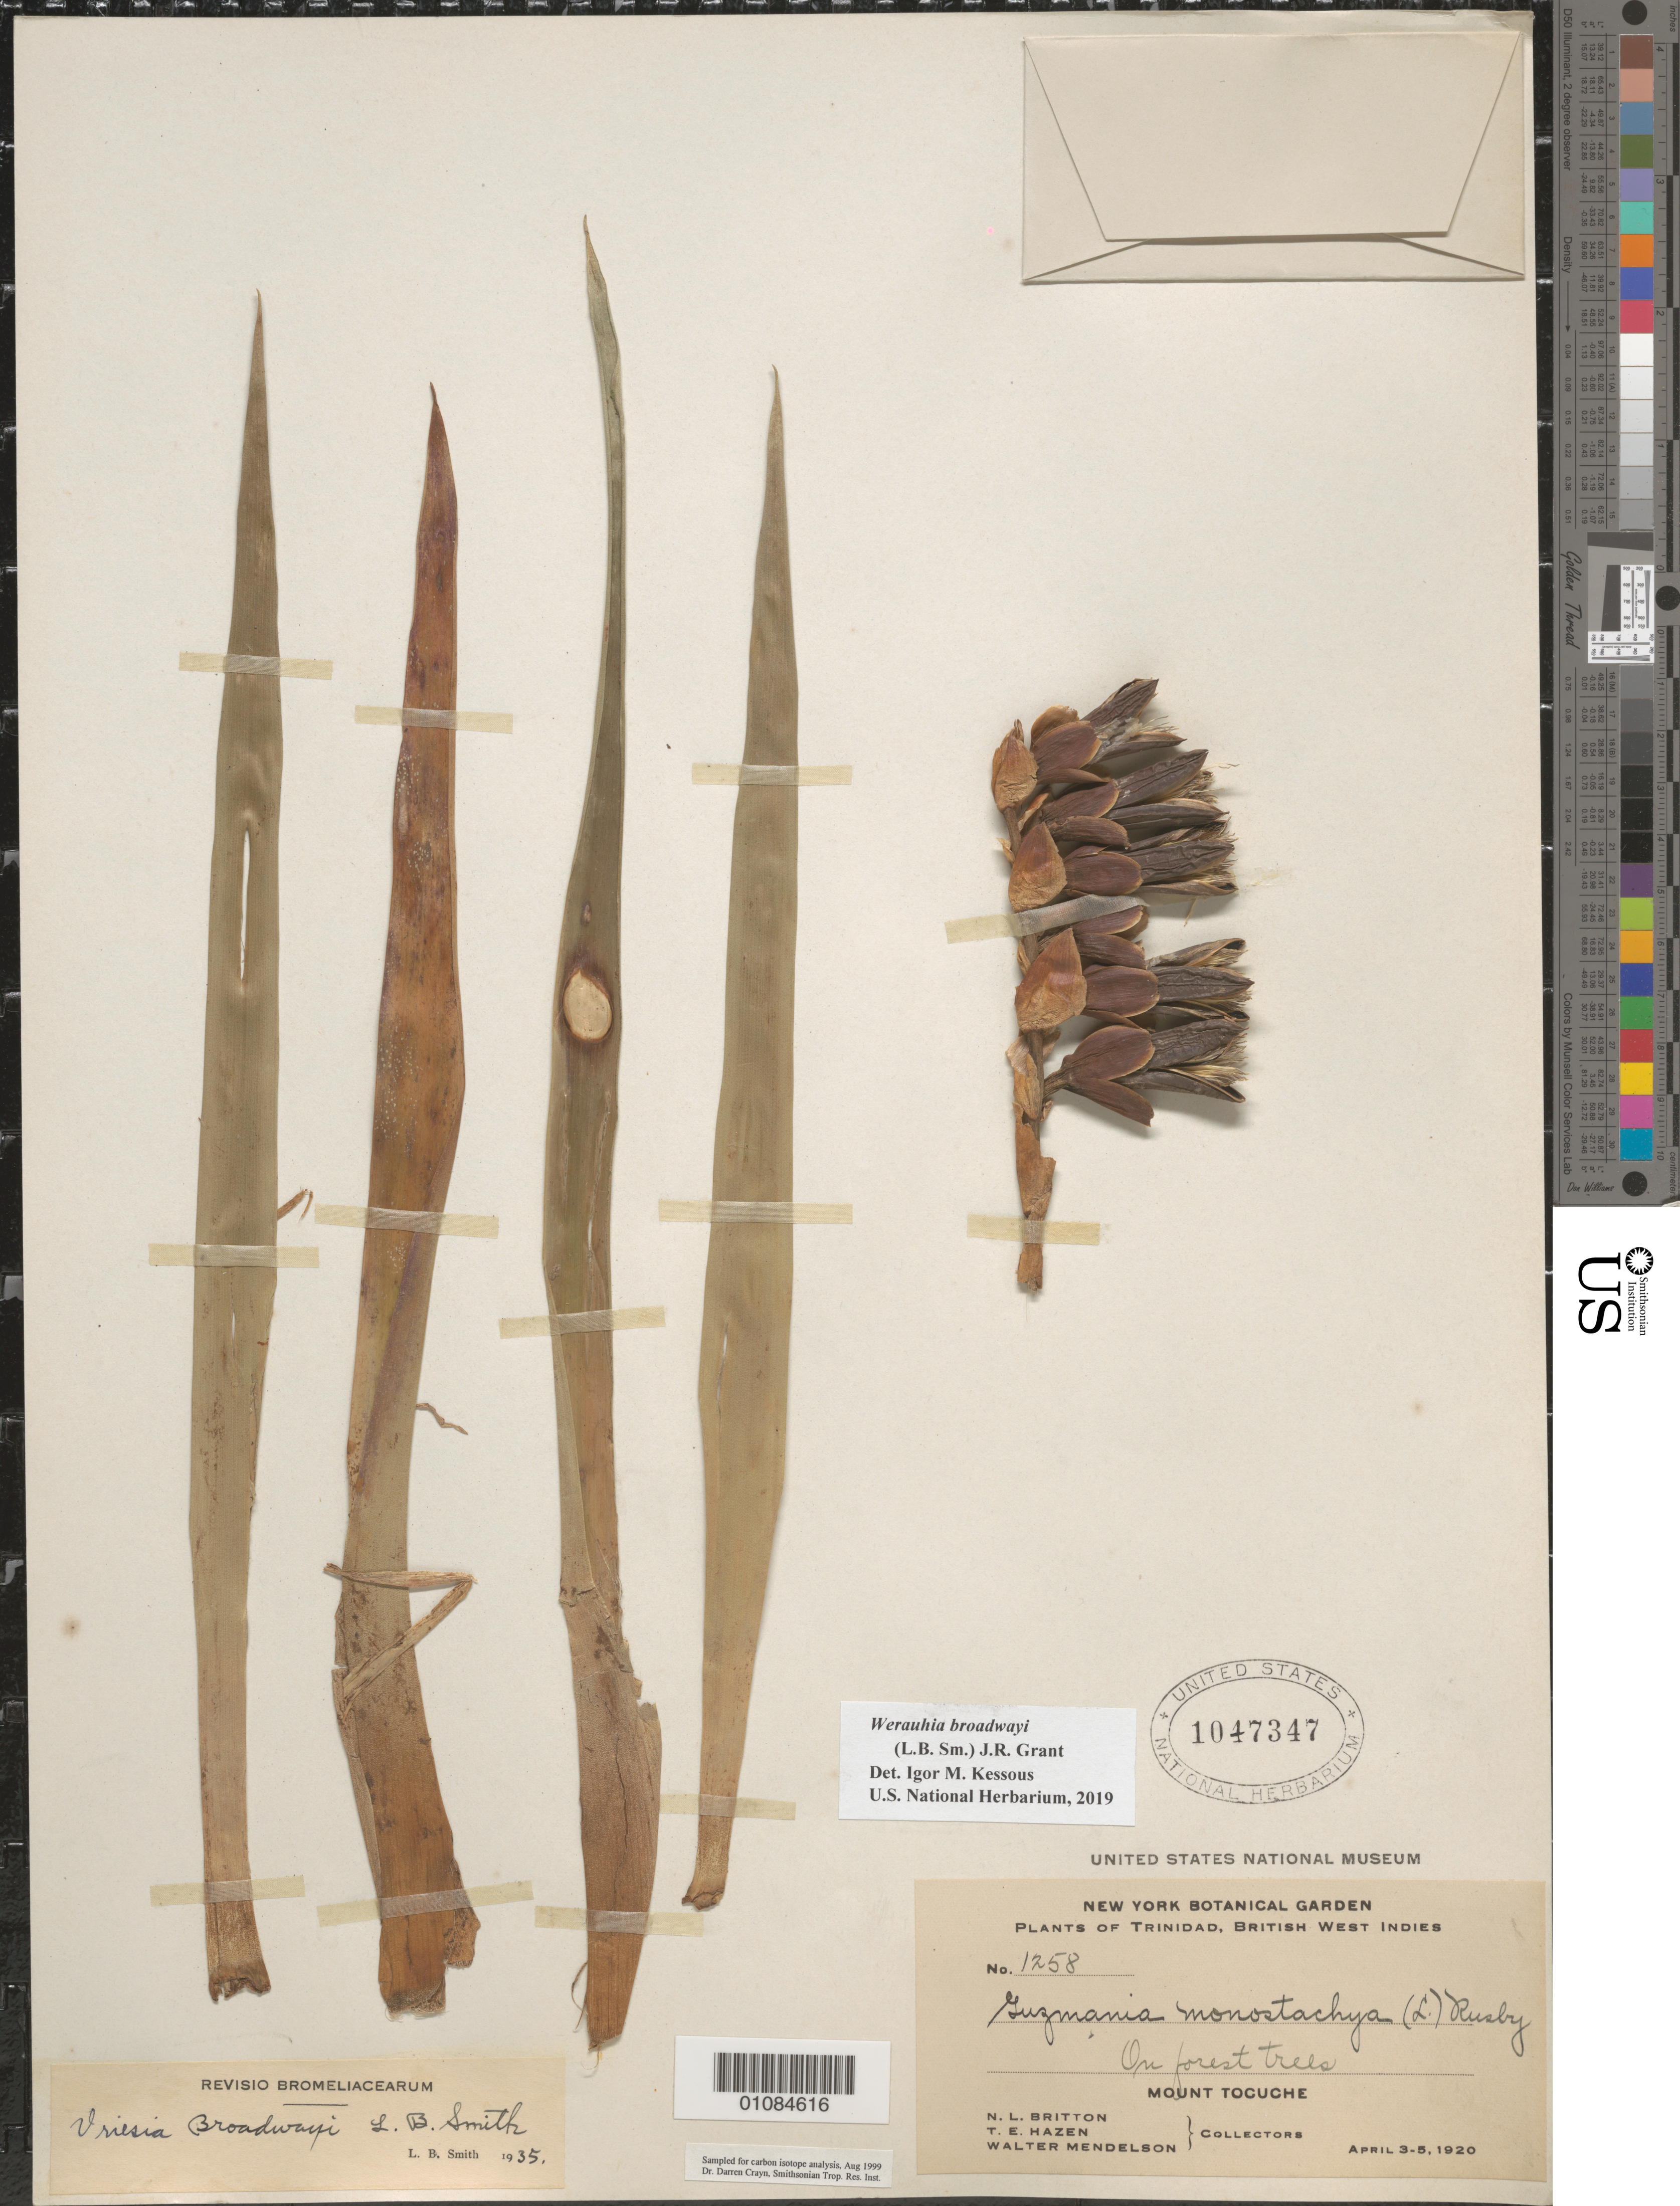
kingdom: Plantae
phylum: Tracheophyta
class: Liliopsida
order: Poales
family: Bromeliaceae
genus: Werauhia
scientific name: Werauhia broadwayi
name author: (L.B. Sm.) J.R. Grant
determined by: Kessous, Igor M.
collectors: N. Britton, T. E. Hazen & W. Mendelson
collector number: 1258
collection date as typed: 03 Apr 1920 to 05 Apr 1920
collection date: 1920-04-03/1920-04-05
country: Trinidad and Tobago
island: Trinidad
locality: Mount Tocuche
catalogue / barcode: US 1047347